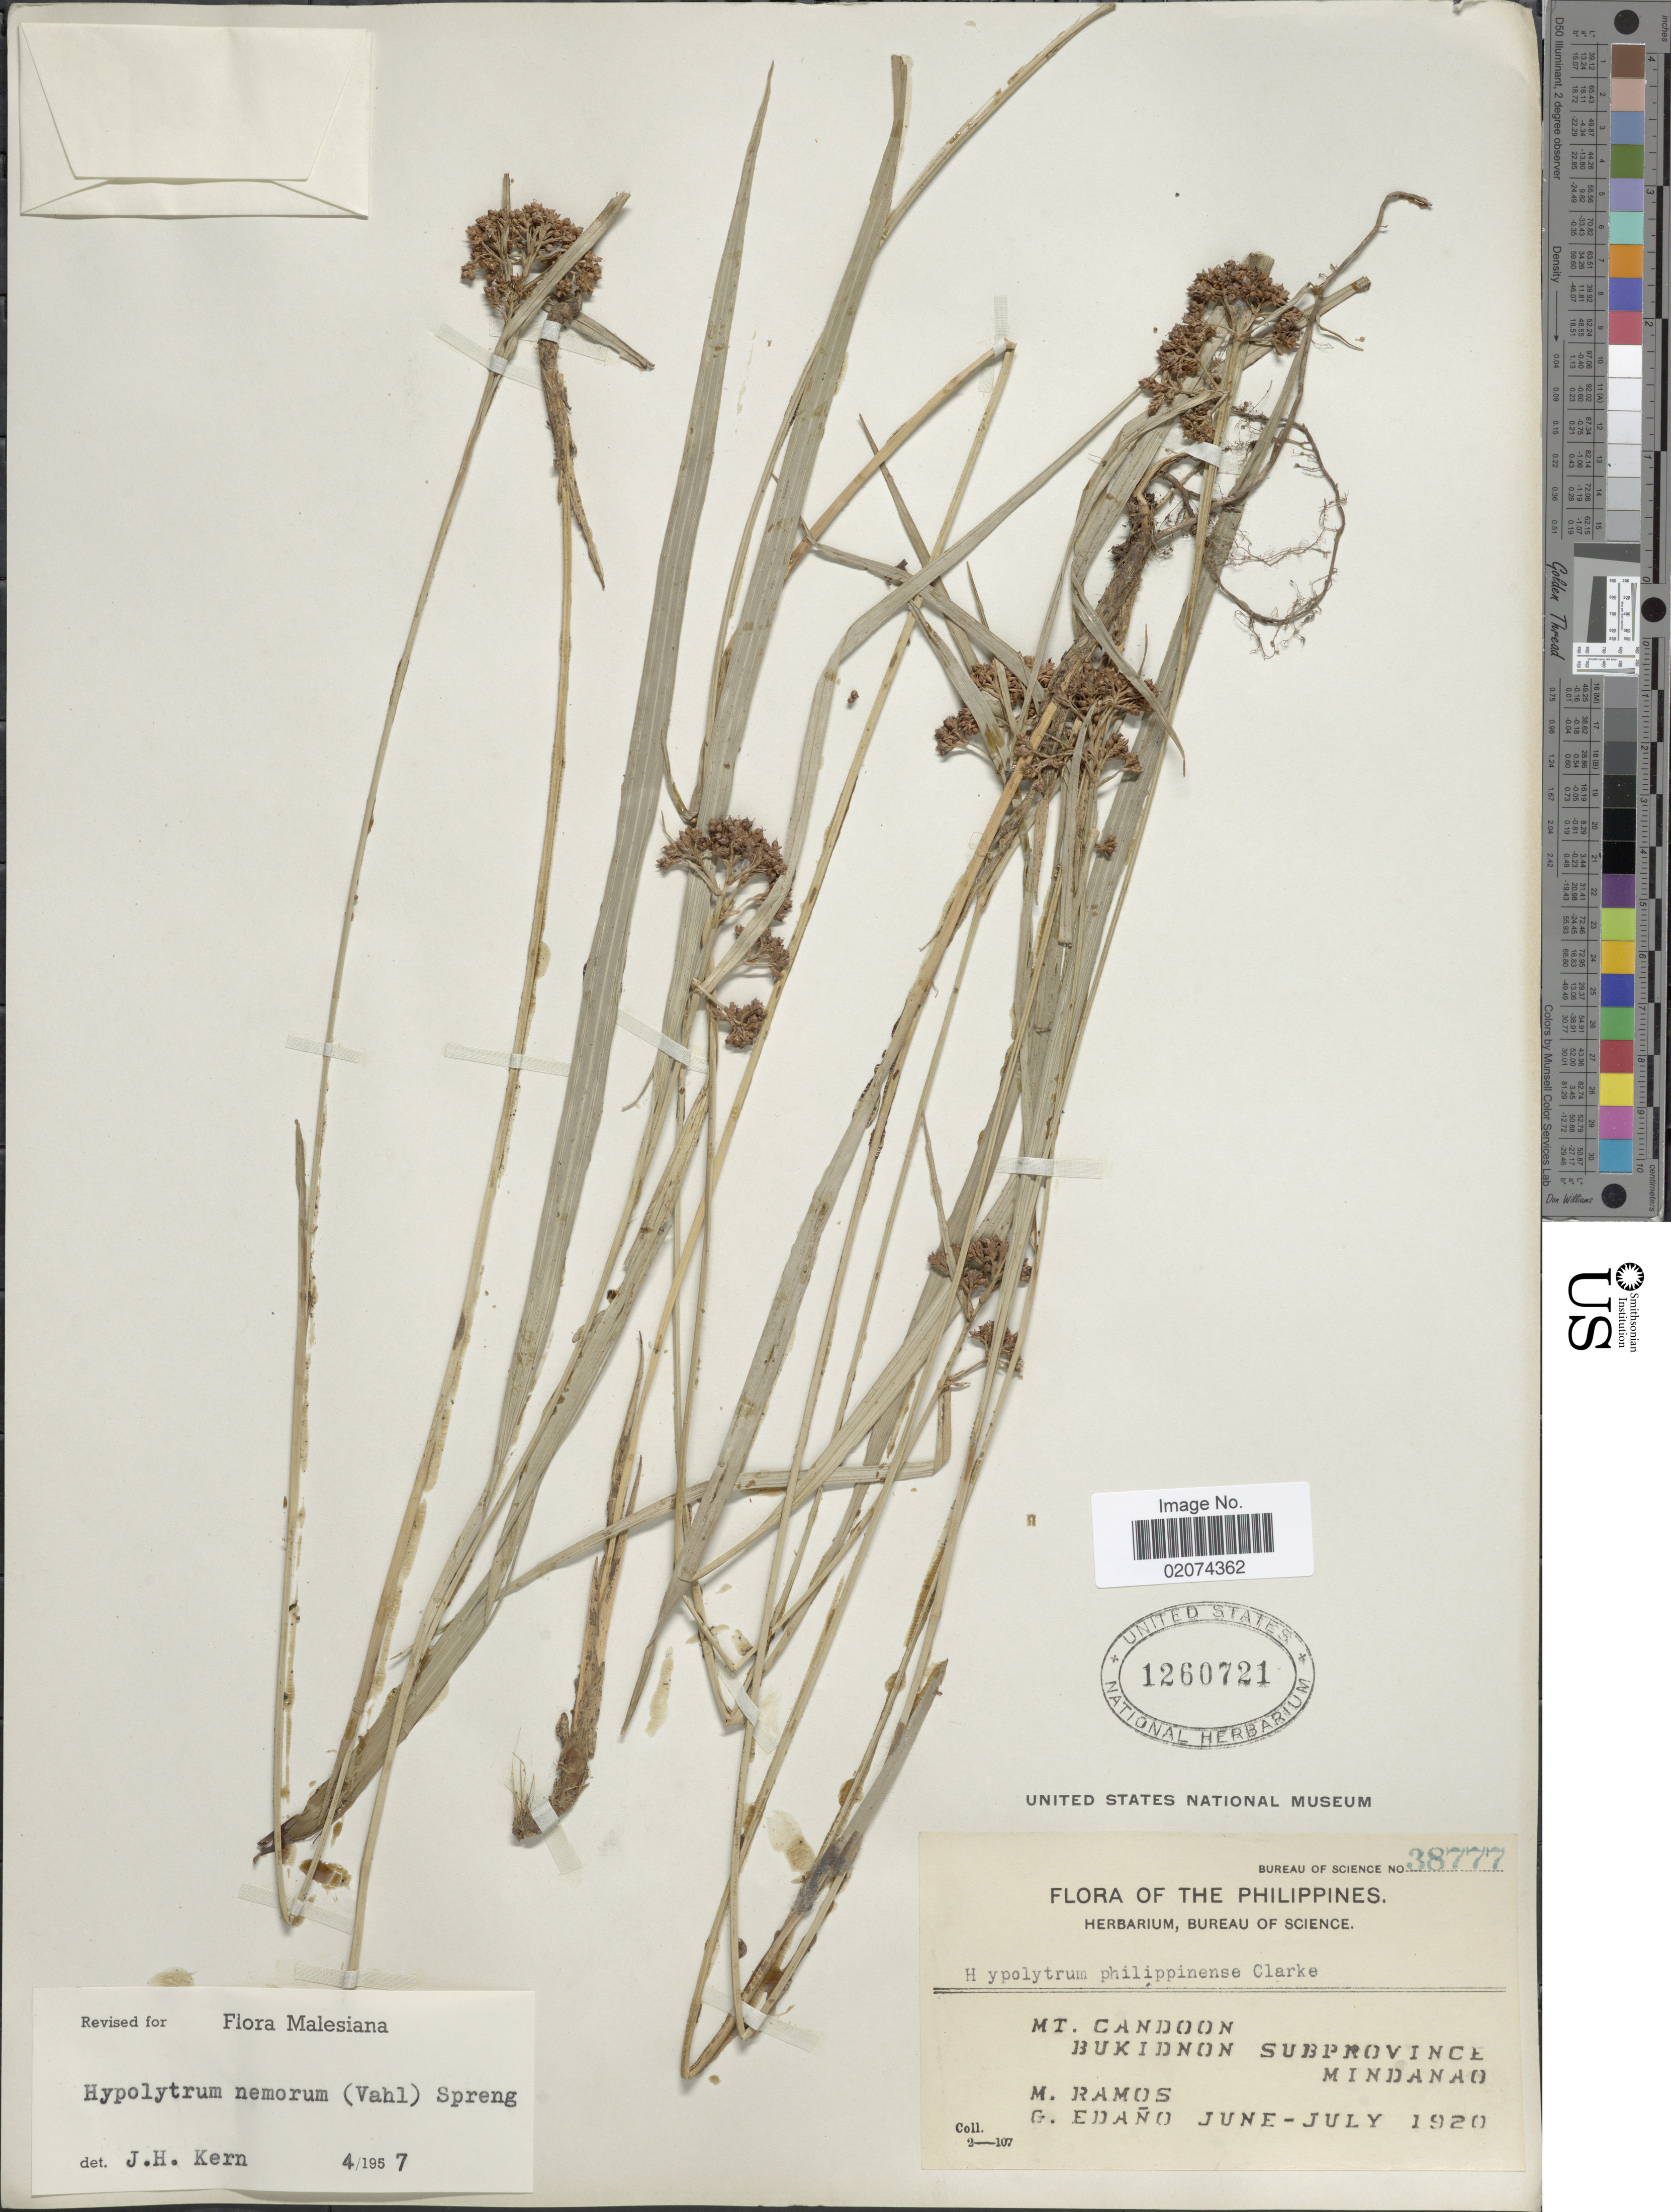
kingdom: Plantae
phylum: Tracheophyta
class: Liliopsida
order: Poales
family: Cyperaceae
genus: Hypolytrum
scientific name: Hypolytrum nemorum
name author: (Vahl) Spreng.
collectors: M. Ramos & G. Edaño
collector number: Bureau of Science38777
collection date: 1920-06/1920-07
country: Philippines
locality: Mt. Candoon, Bukidnon Subprovince, Mindanao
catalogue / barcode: US 1260721